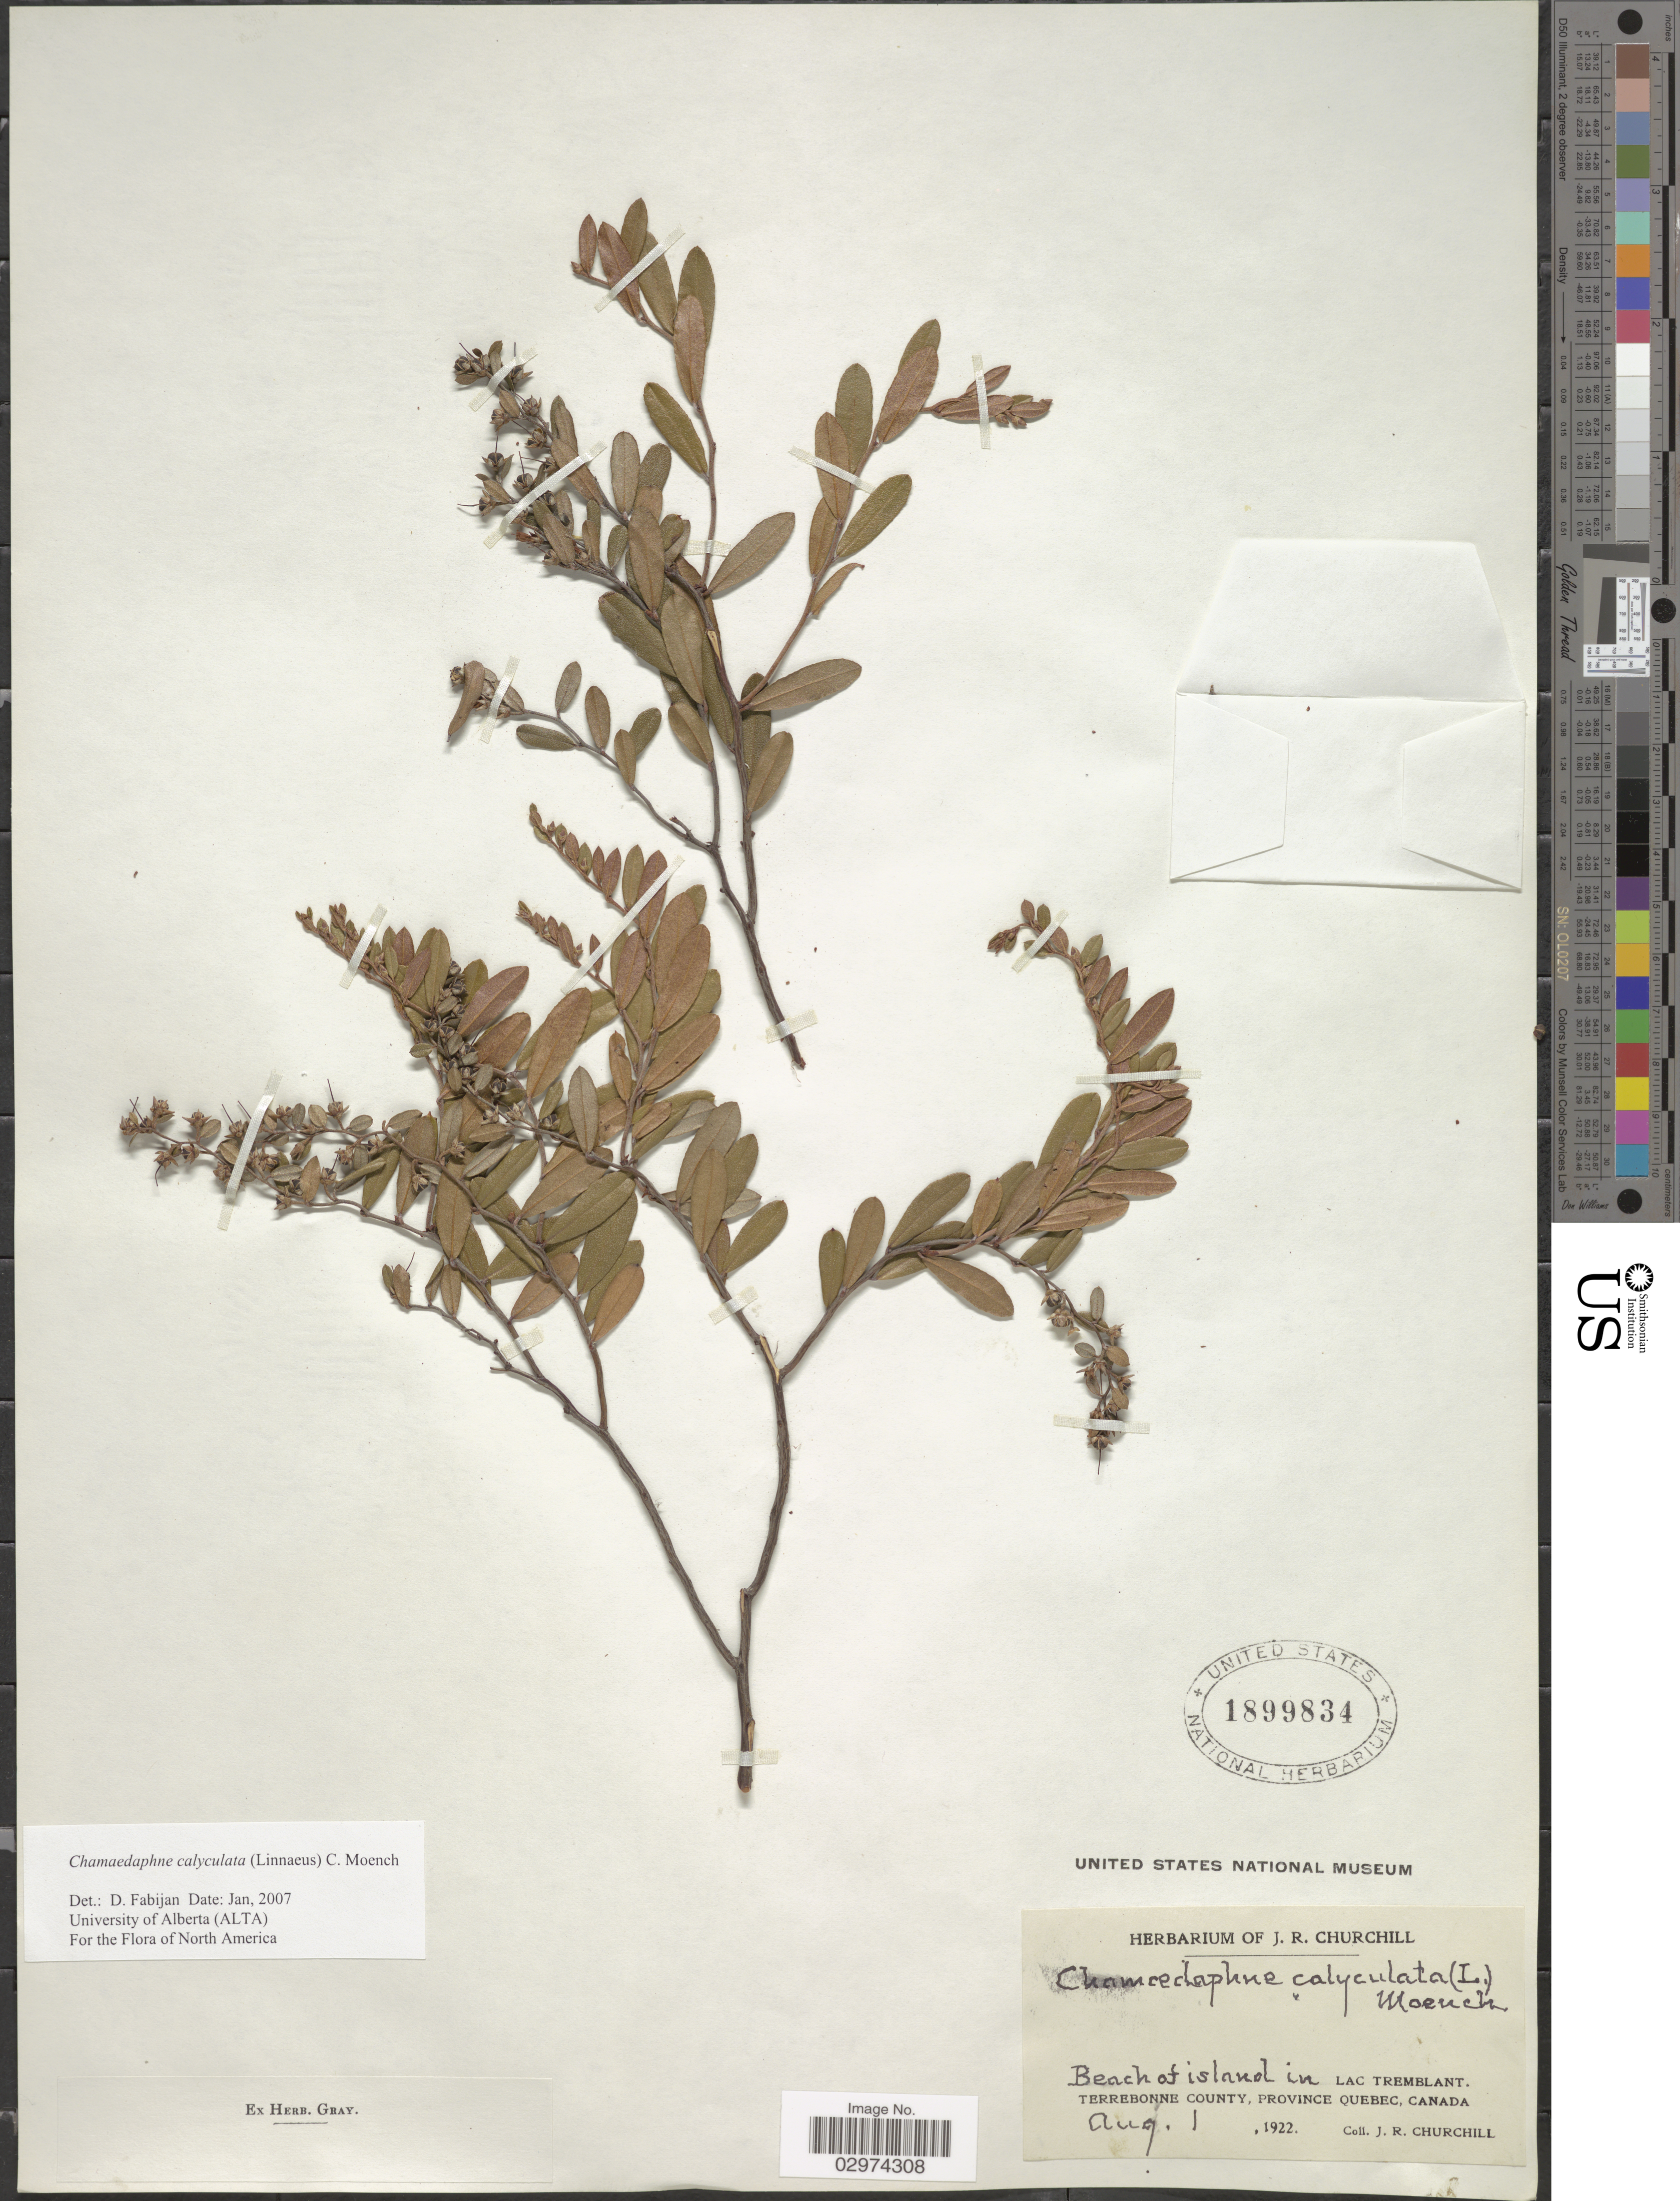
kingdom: Plantae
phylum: Tracheophyta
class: Magnoliopsida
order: Ericales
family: Ericaceae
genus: Chamaedaphne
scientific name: Chamaedaphne calyculata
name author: (L.) Moench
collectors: J. Churchill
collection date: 1922-08-01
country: Canada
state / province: Quebec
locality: Beach of island in Lac Tremblant. Terrebonne county.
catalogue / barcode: US 1899834